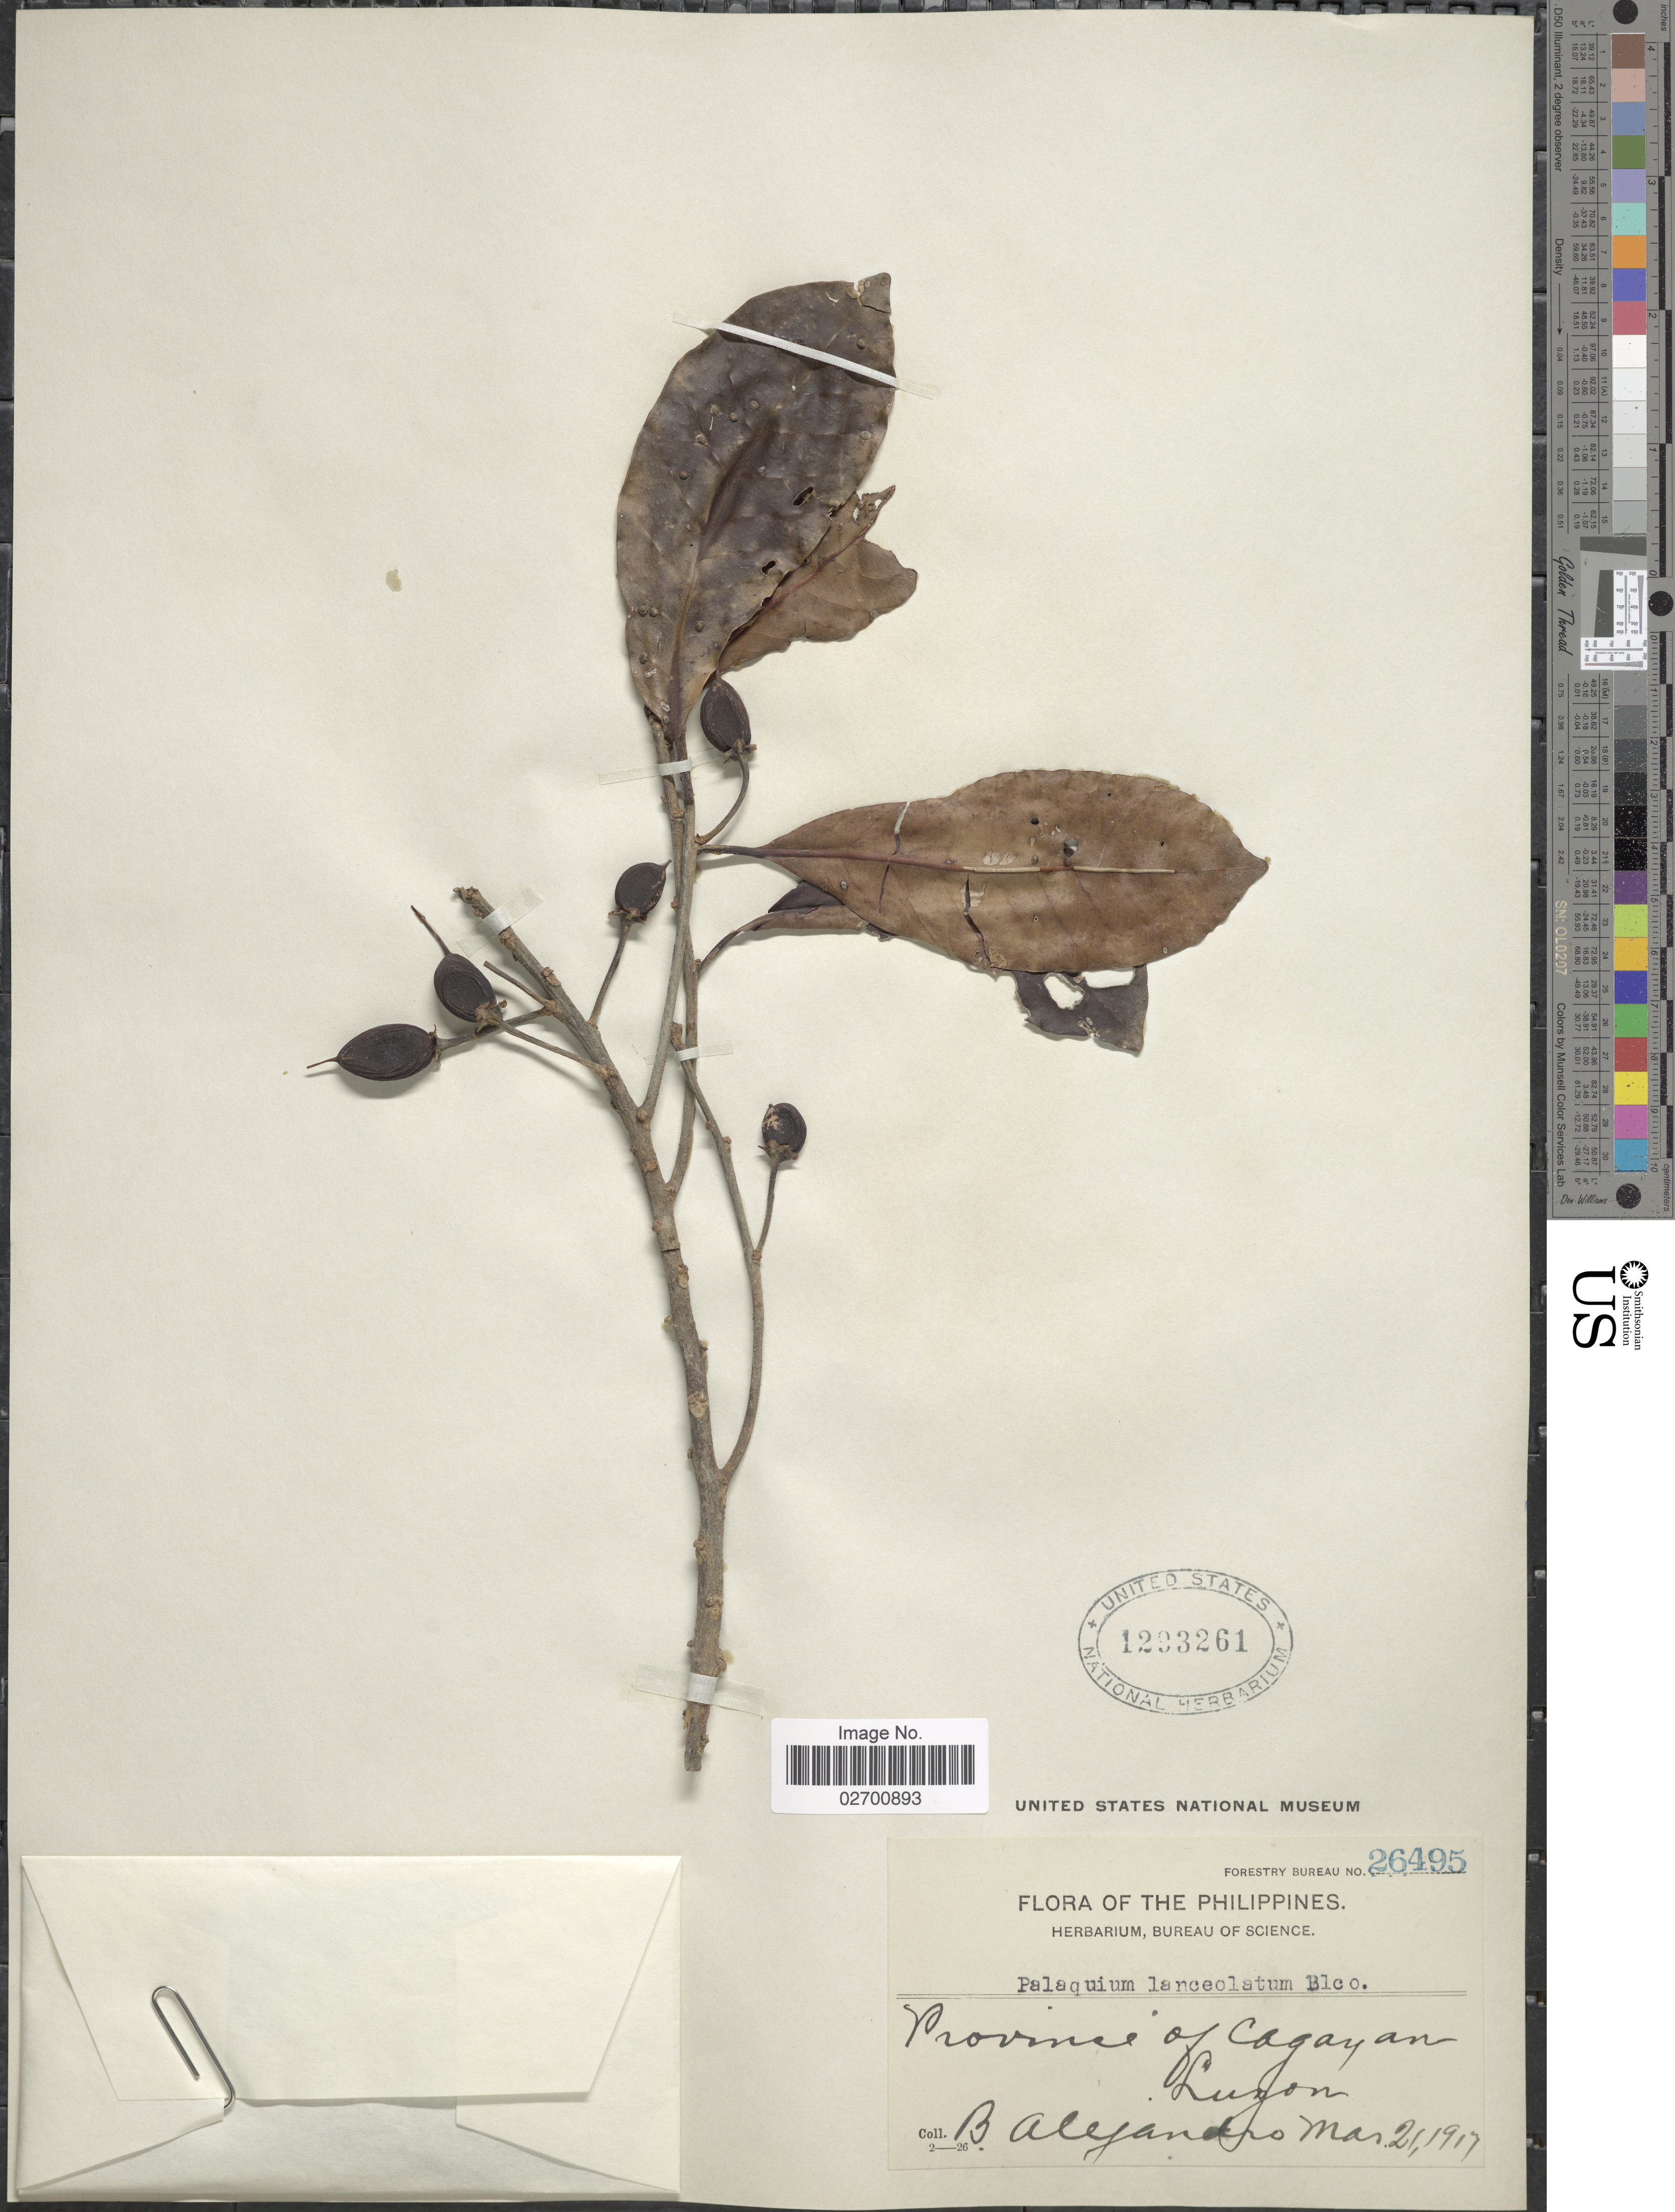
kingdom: Plantae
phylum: Tracheophyta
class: Magnoliopsida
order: Ericales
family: Sapotaceae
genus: Palaquium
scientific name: Palaquium lanceolatum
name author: Blanco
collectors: B. Alejandro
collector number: Forestry Bureau 26495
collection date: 1917-03-21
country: Philippines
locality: Province of Cagayan, Luzon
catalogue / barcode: US 1293261